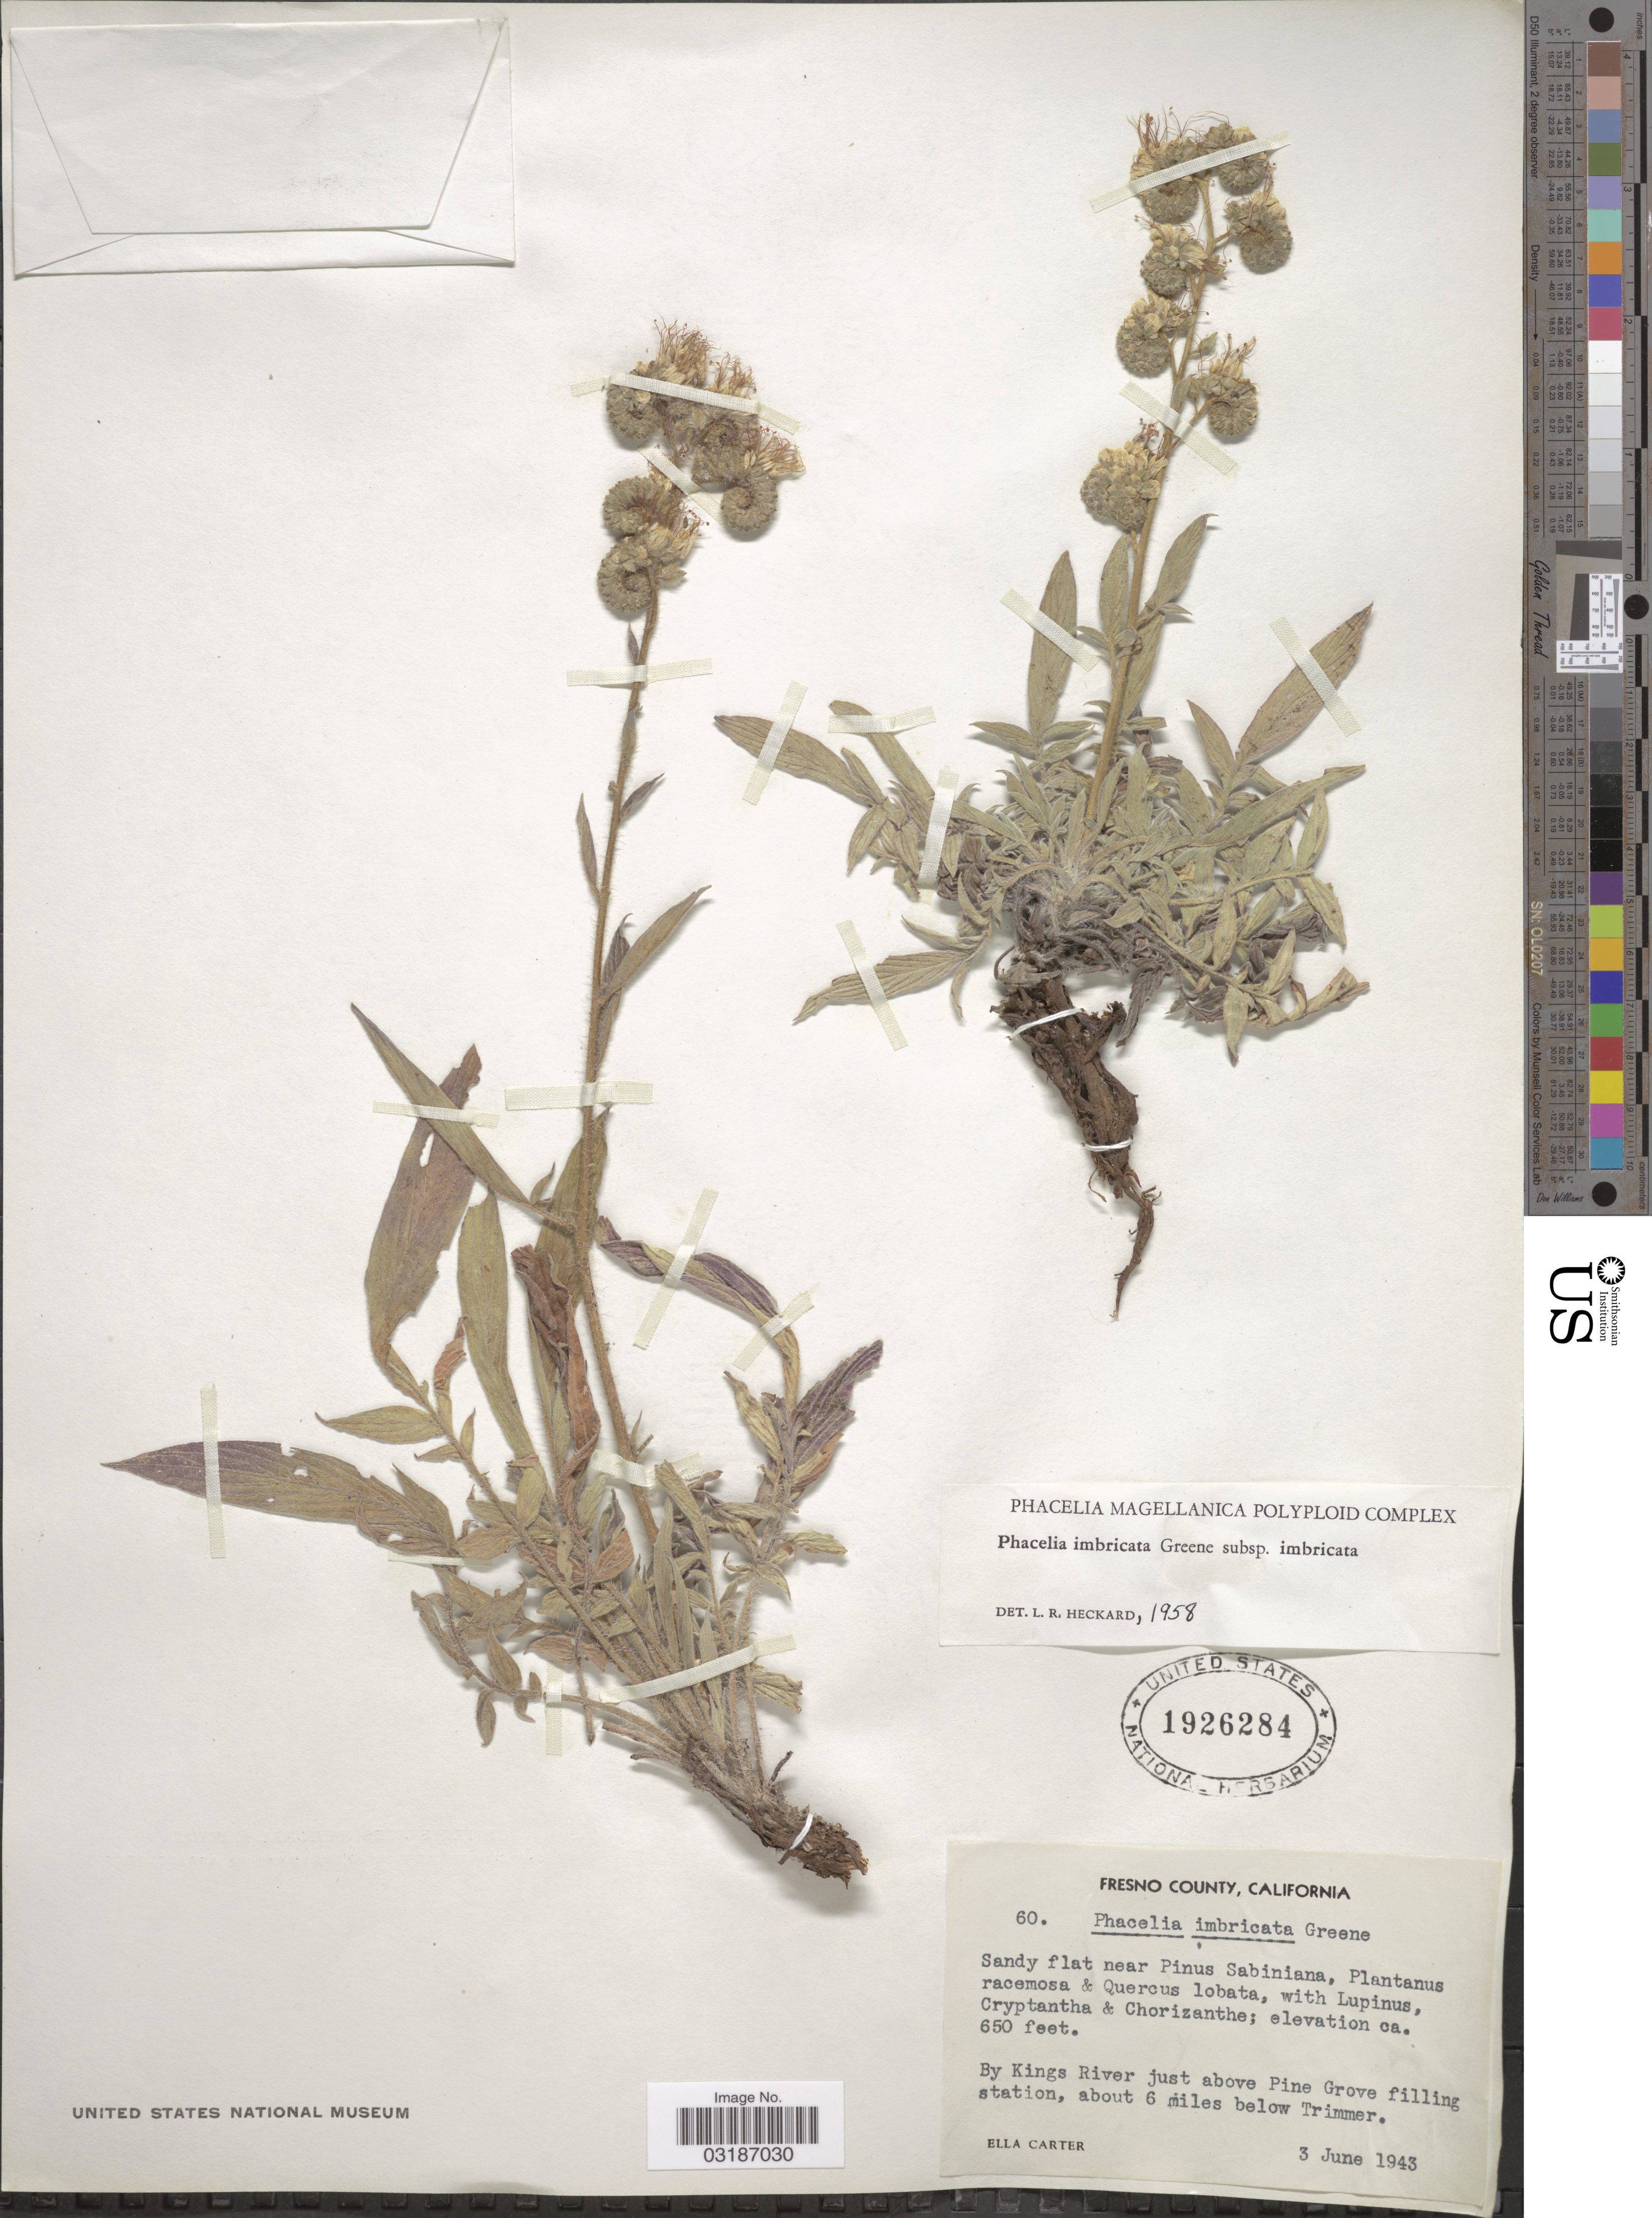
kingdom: Plantae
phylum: Tracheophyta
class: Magnoliopsida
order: Boraginales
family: Hydrophyllaceae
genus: Phacelia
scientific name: Phacelia imbricata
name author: Greene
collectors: E. Carter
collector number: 60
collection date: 1943-06-03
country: United States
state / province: California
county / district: Fresno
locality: Fresno County. By Kings River just above Pine Grove filling station, about 6 miles below Trimmer.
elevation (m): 198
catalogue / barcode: US 1926284